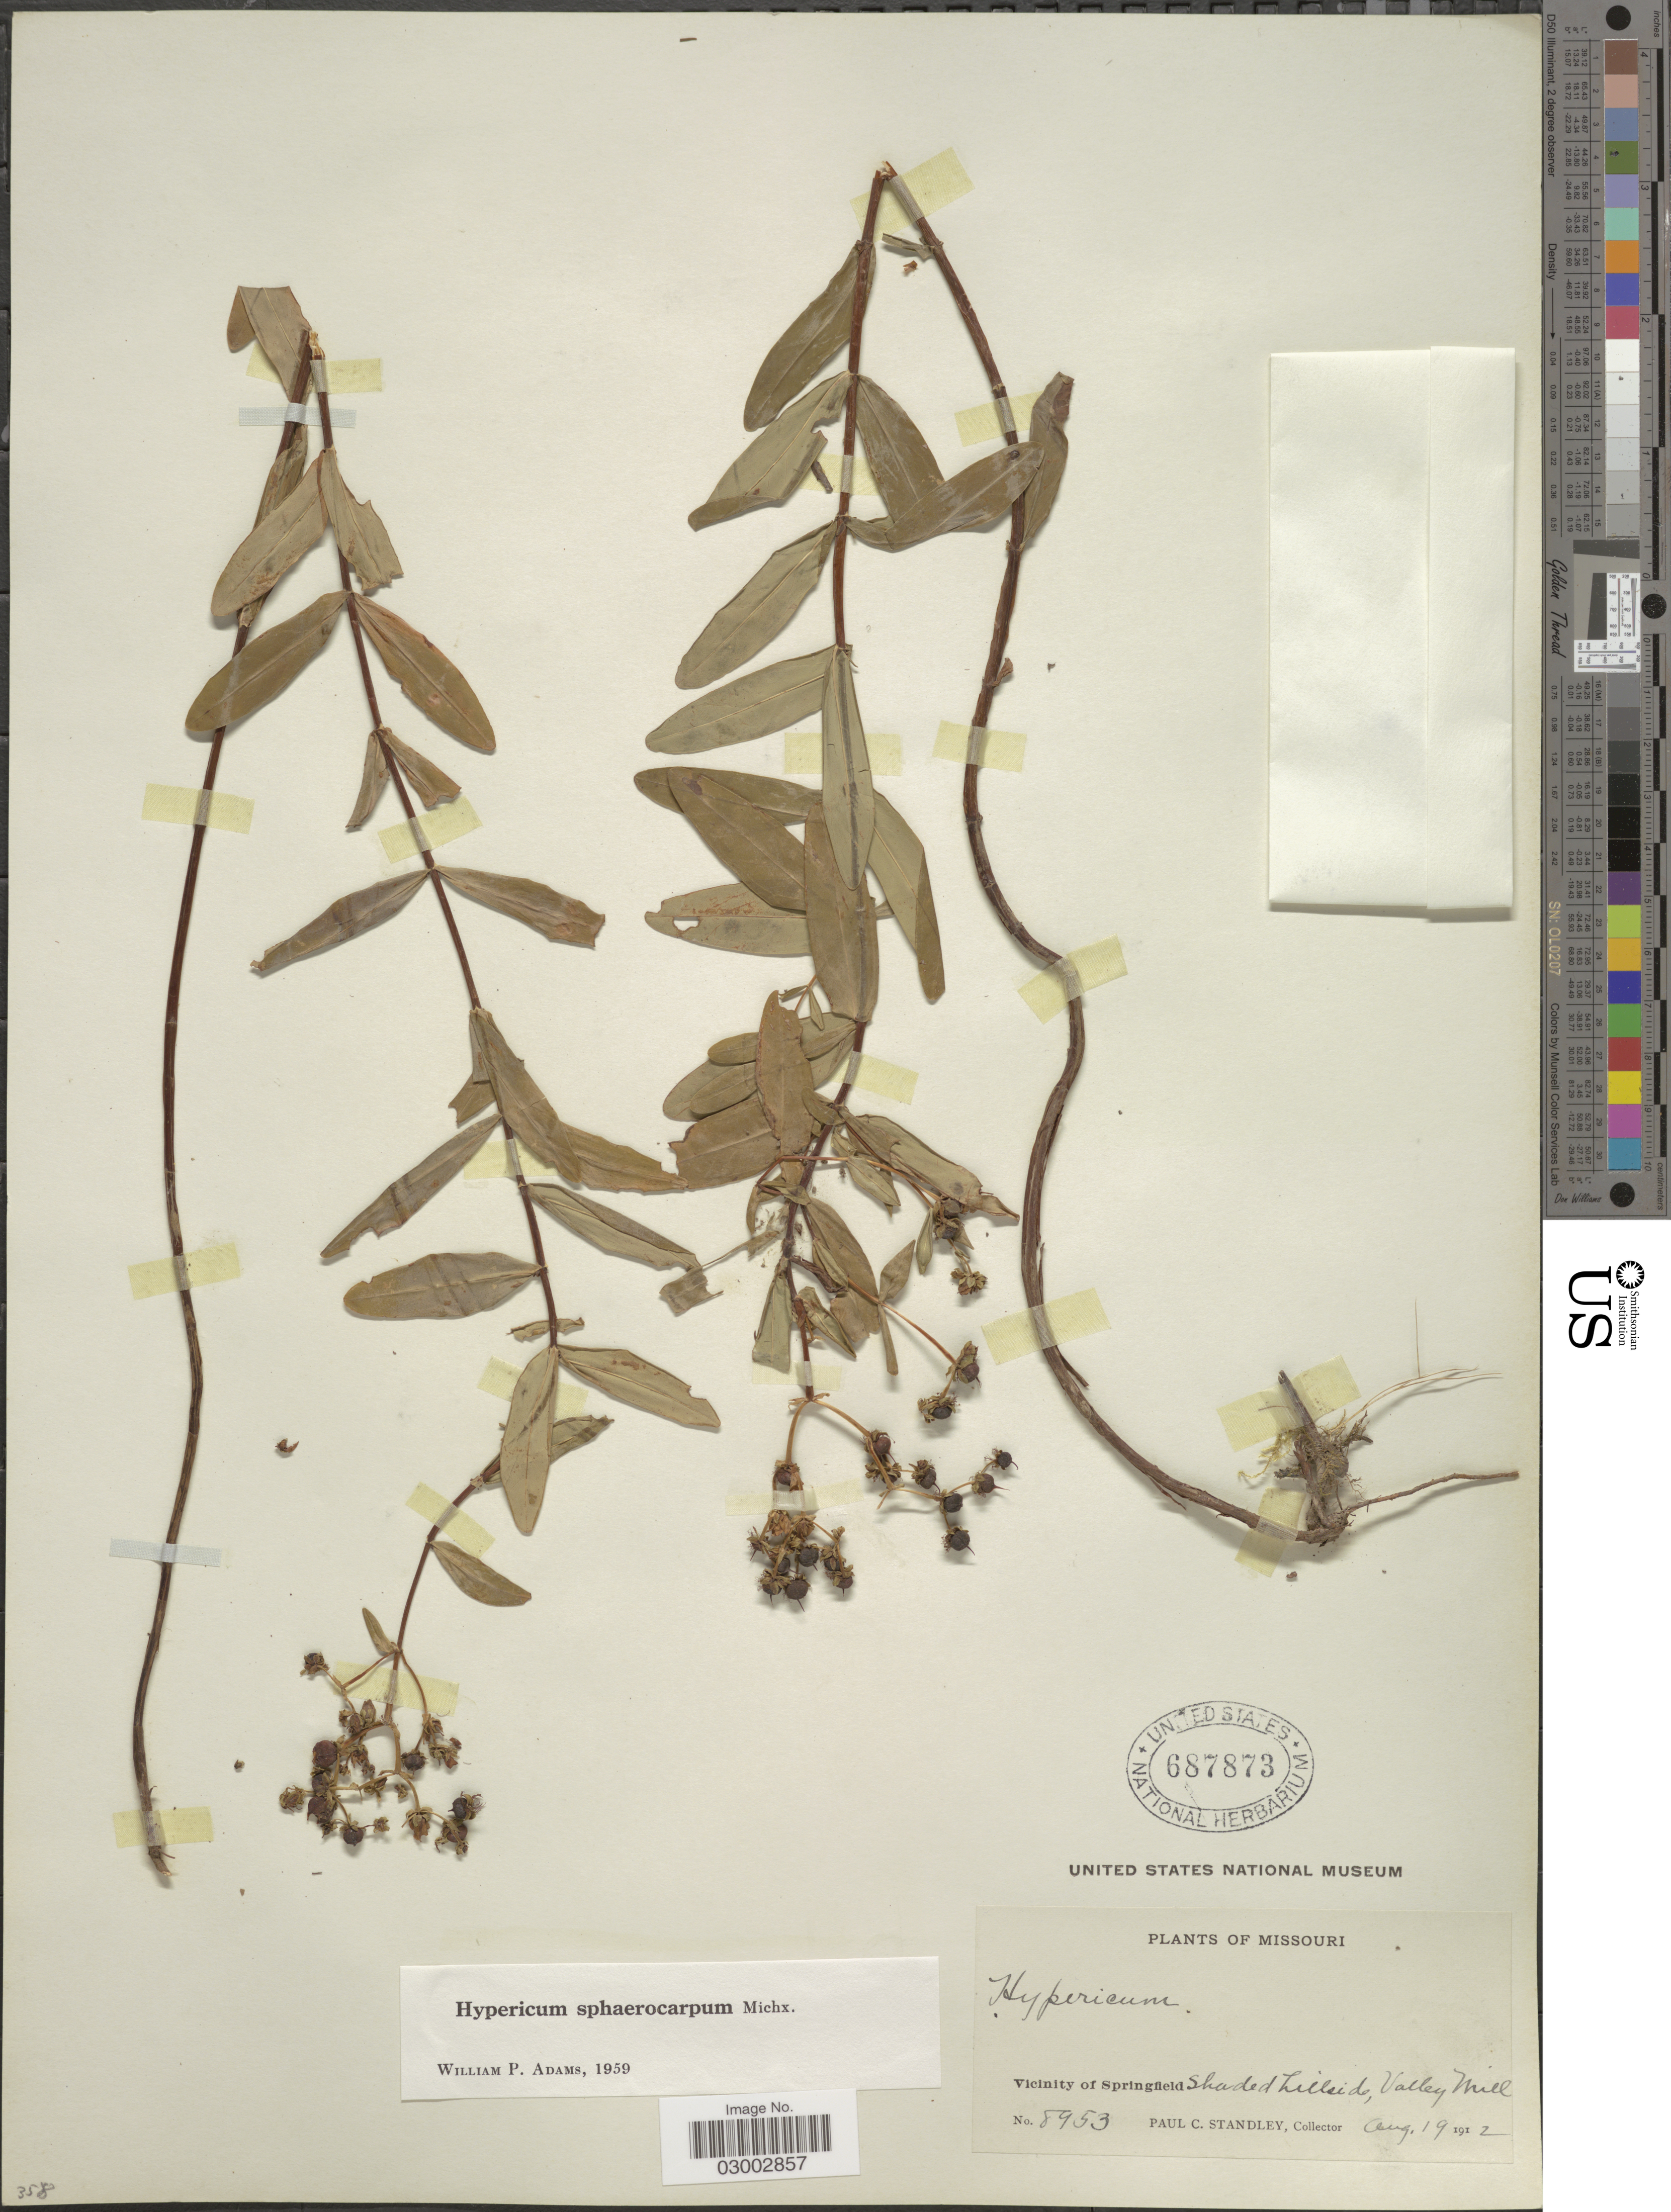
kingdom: Plantae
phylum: Tracheophyta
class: Magnoliopsida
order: Malpighiales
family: Hypericaceae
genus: Hypericum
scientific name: Hypericum sphaerocarpum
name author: Michx.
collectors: P. C. Standley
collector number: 8953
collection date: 1912-08-19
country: United States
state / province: Missouri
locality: Vicinity of Springfield. Shaded hillside, Valley Mill.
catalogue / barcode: US 687873